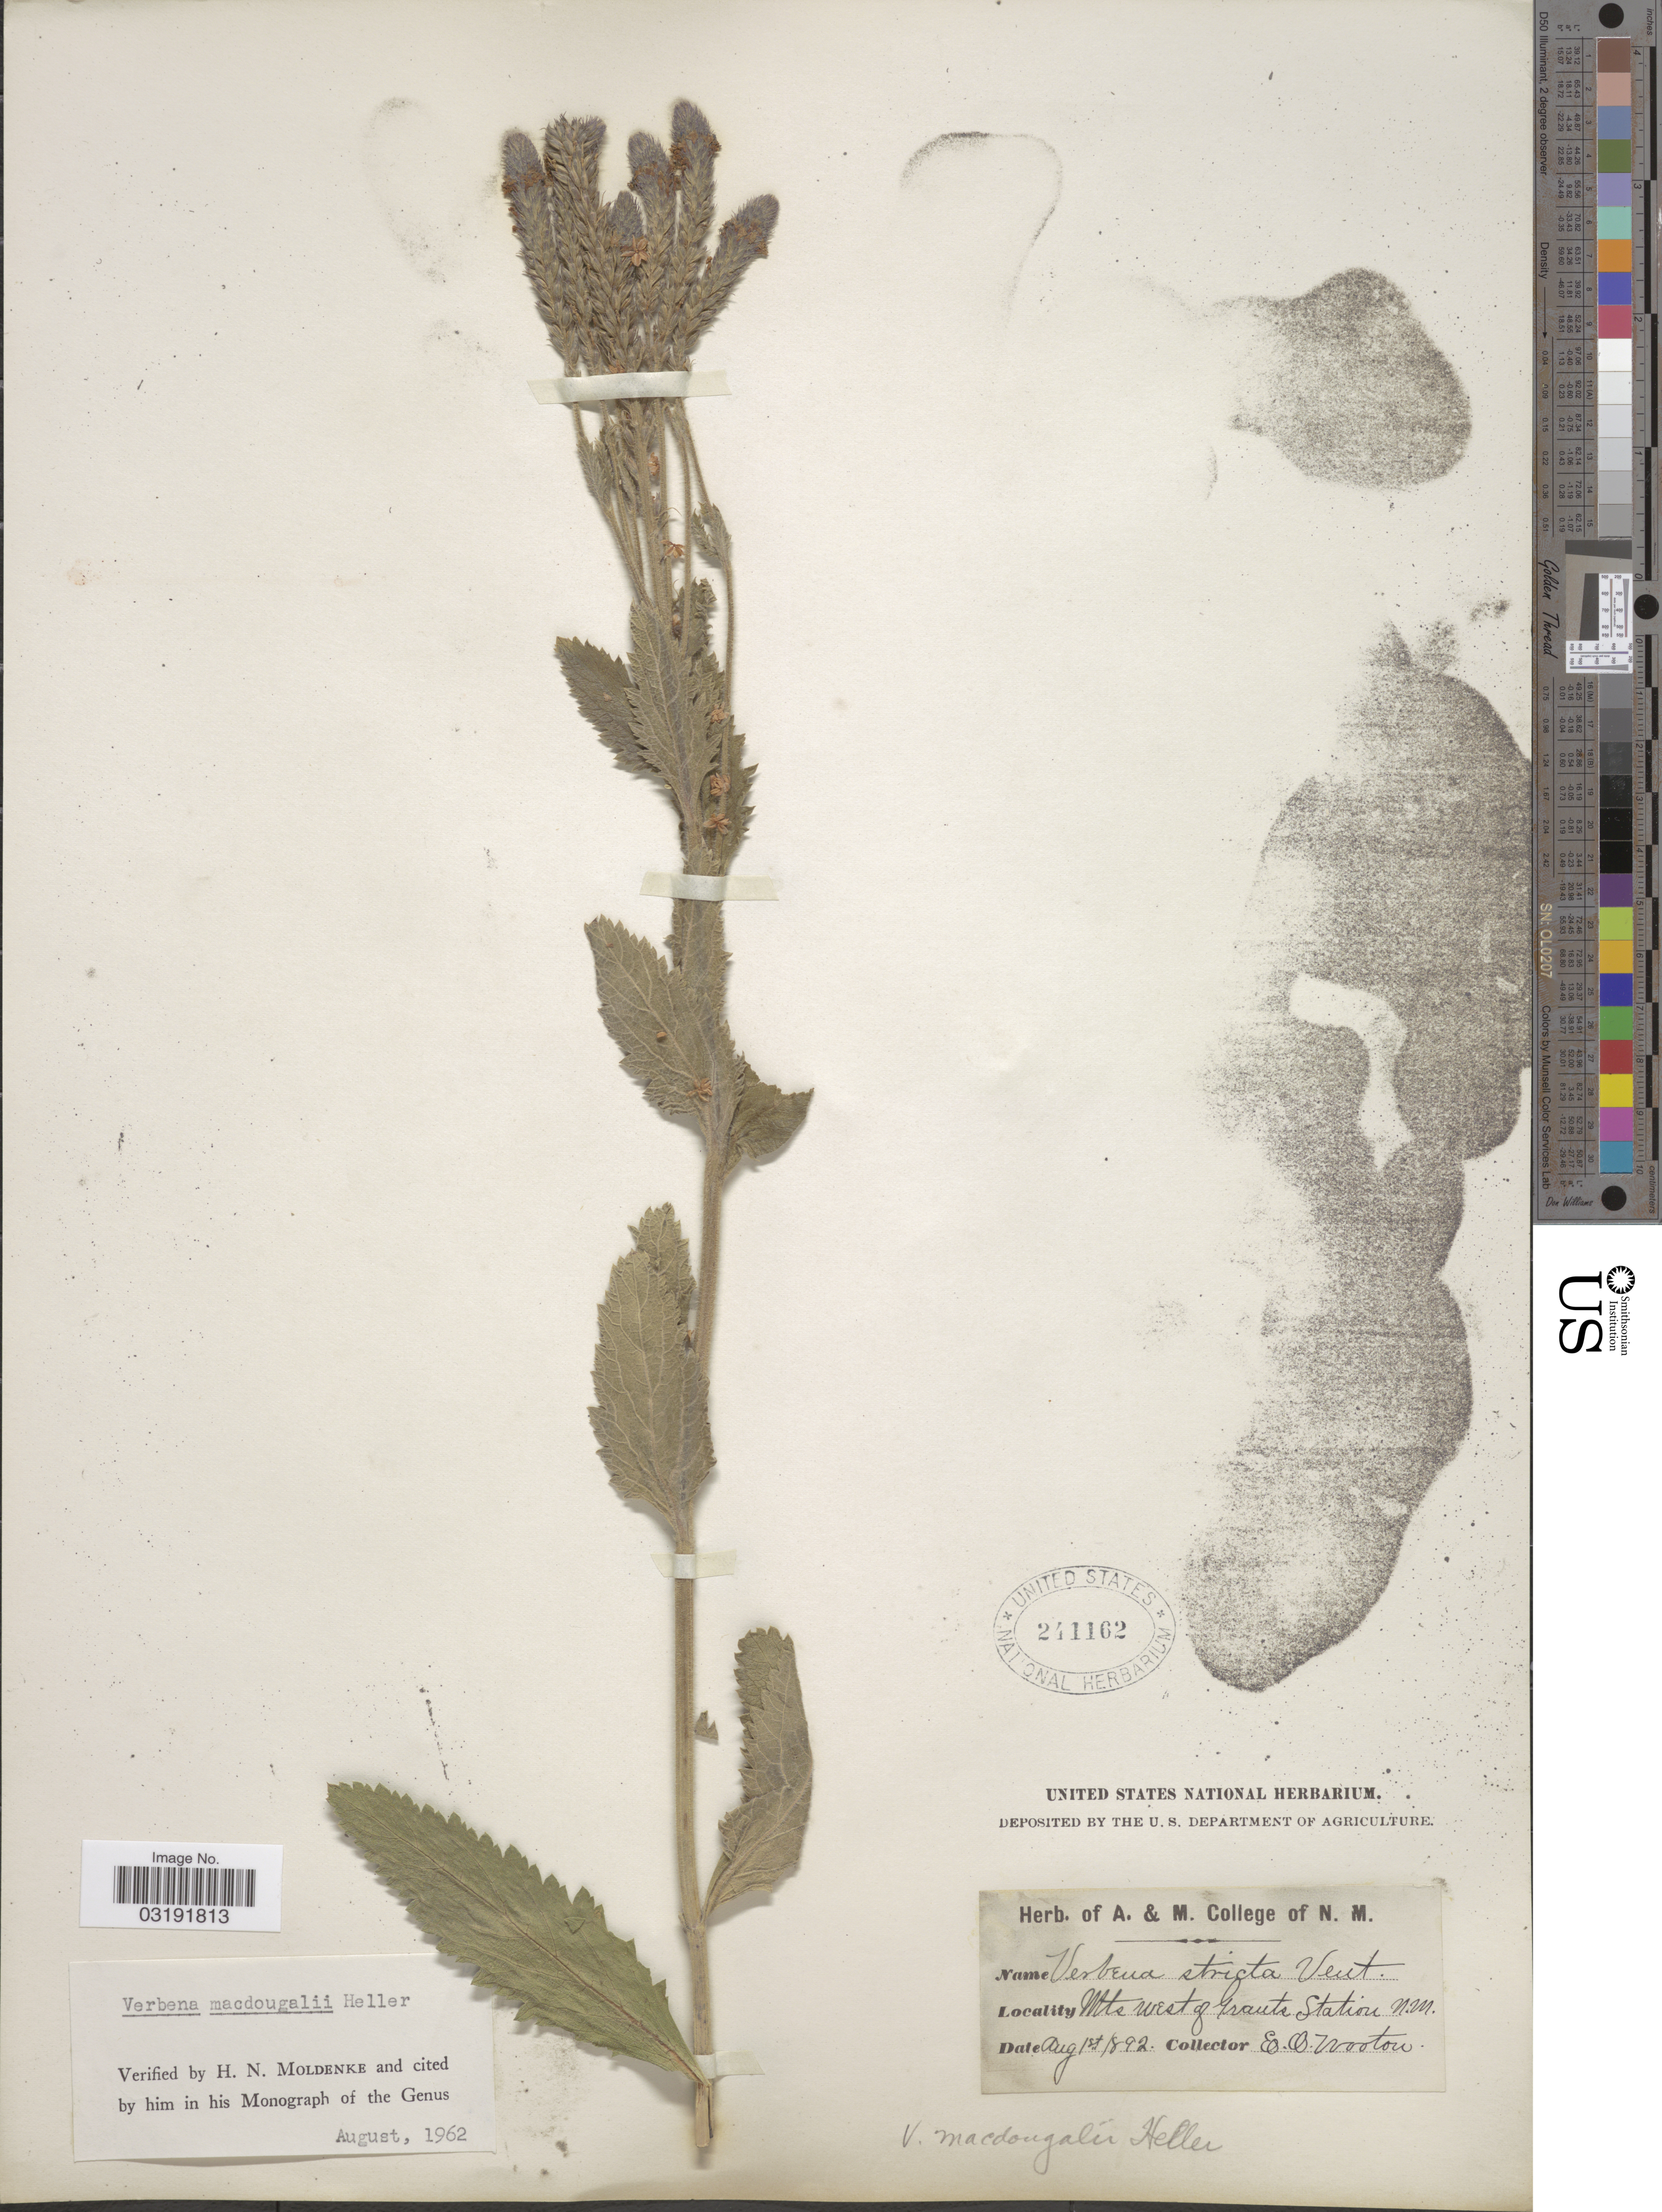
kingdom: Plantae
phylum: Tracheophyta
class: Magnoliopsida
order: Lamiales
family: Verbenaceae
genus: Verbena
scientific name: Verbena macdougalii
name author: A. Heller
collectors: E. O. Wooton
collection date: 1892-08-01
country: United States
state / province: New Mexico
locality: Mts west of Grants Station.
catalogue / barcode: US 241162